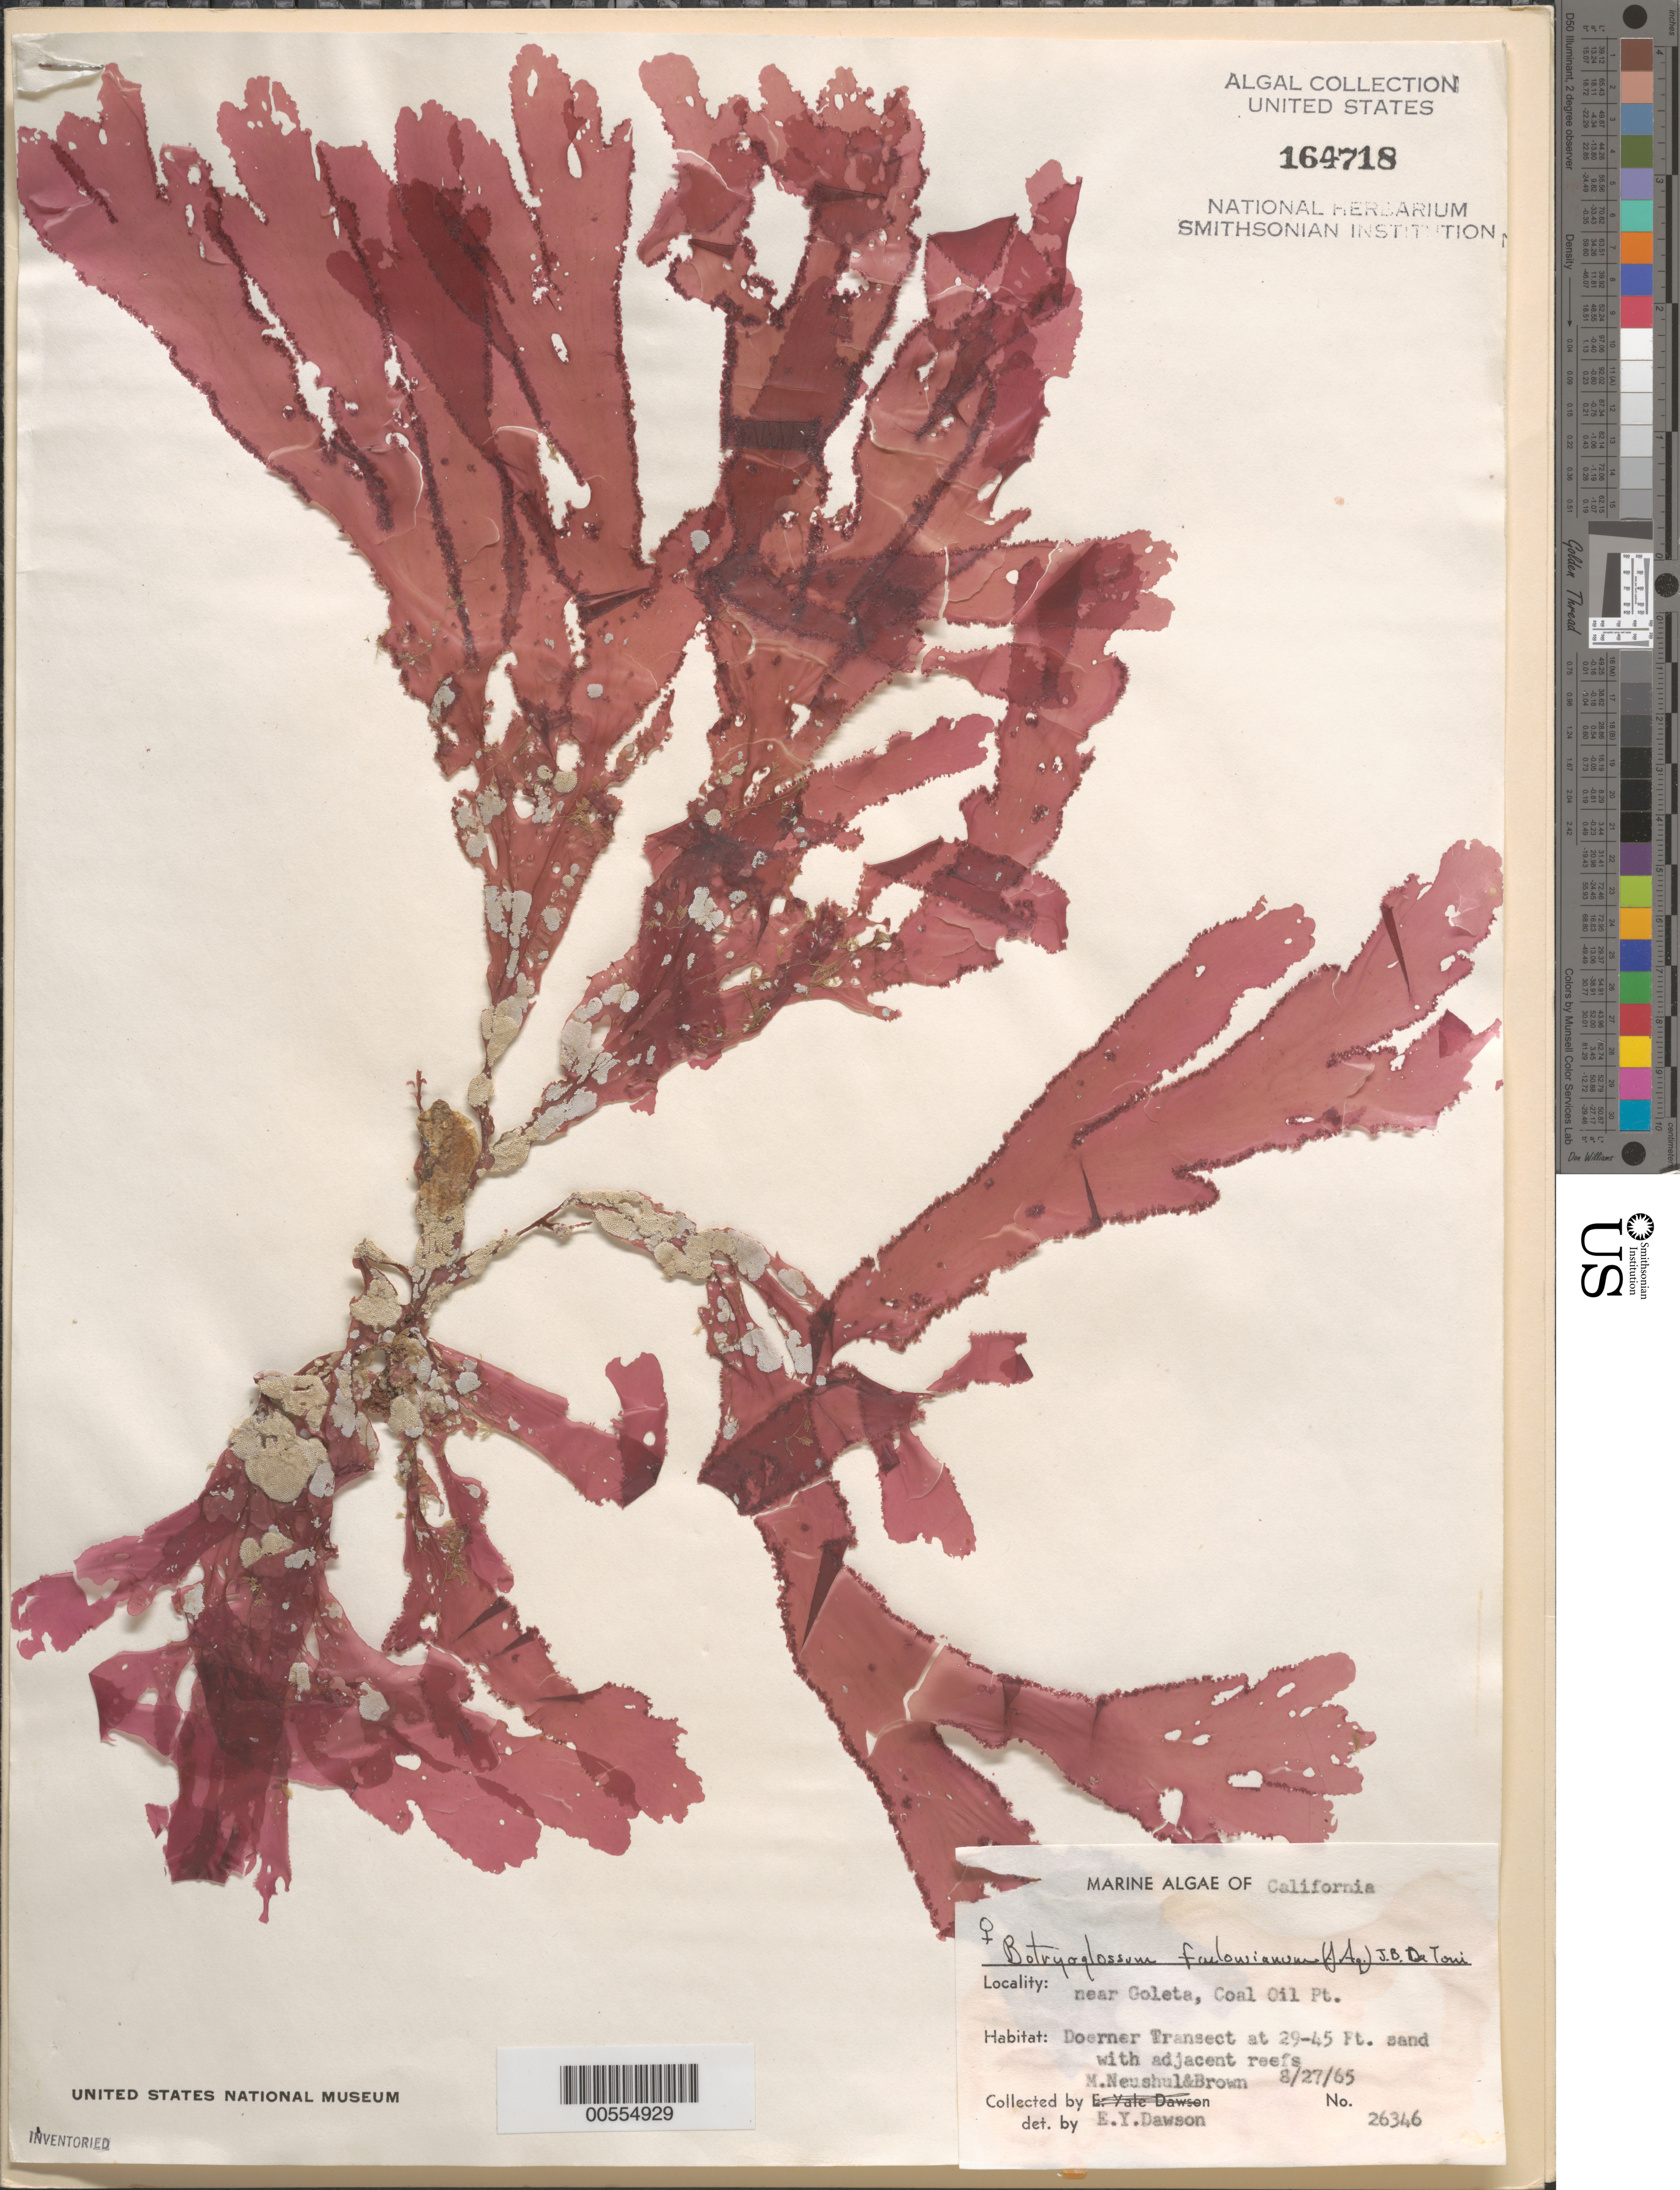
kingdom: Plantae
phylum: Rhodophyta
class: Florideophyceae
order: Ceramiales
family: Delesseriaceae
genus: Botryoglossum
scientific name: Botryoglossum farlowianum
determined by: Dawson, E. Y.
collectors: M. Neushul & D. Brown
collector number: EYD 26346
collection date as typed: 27 Aug 1965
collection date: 1965-08-27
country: United States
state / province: California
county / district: Santa Barbara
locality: Coal Oil Point, near Goleta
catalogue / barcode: US 164718